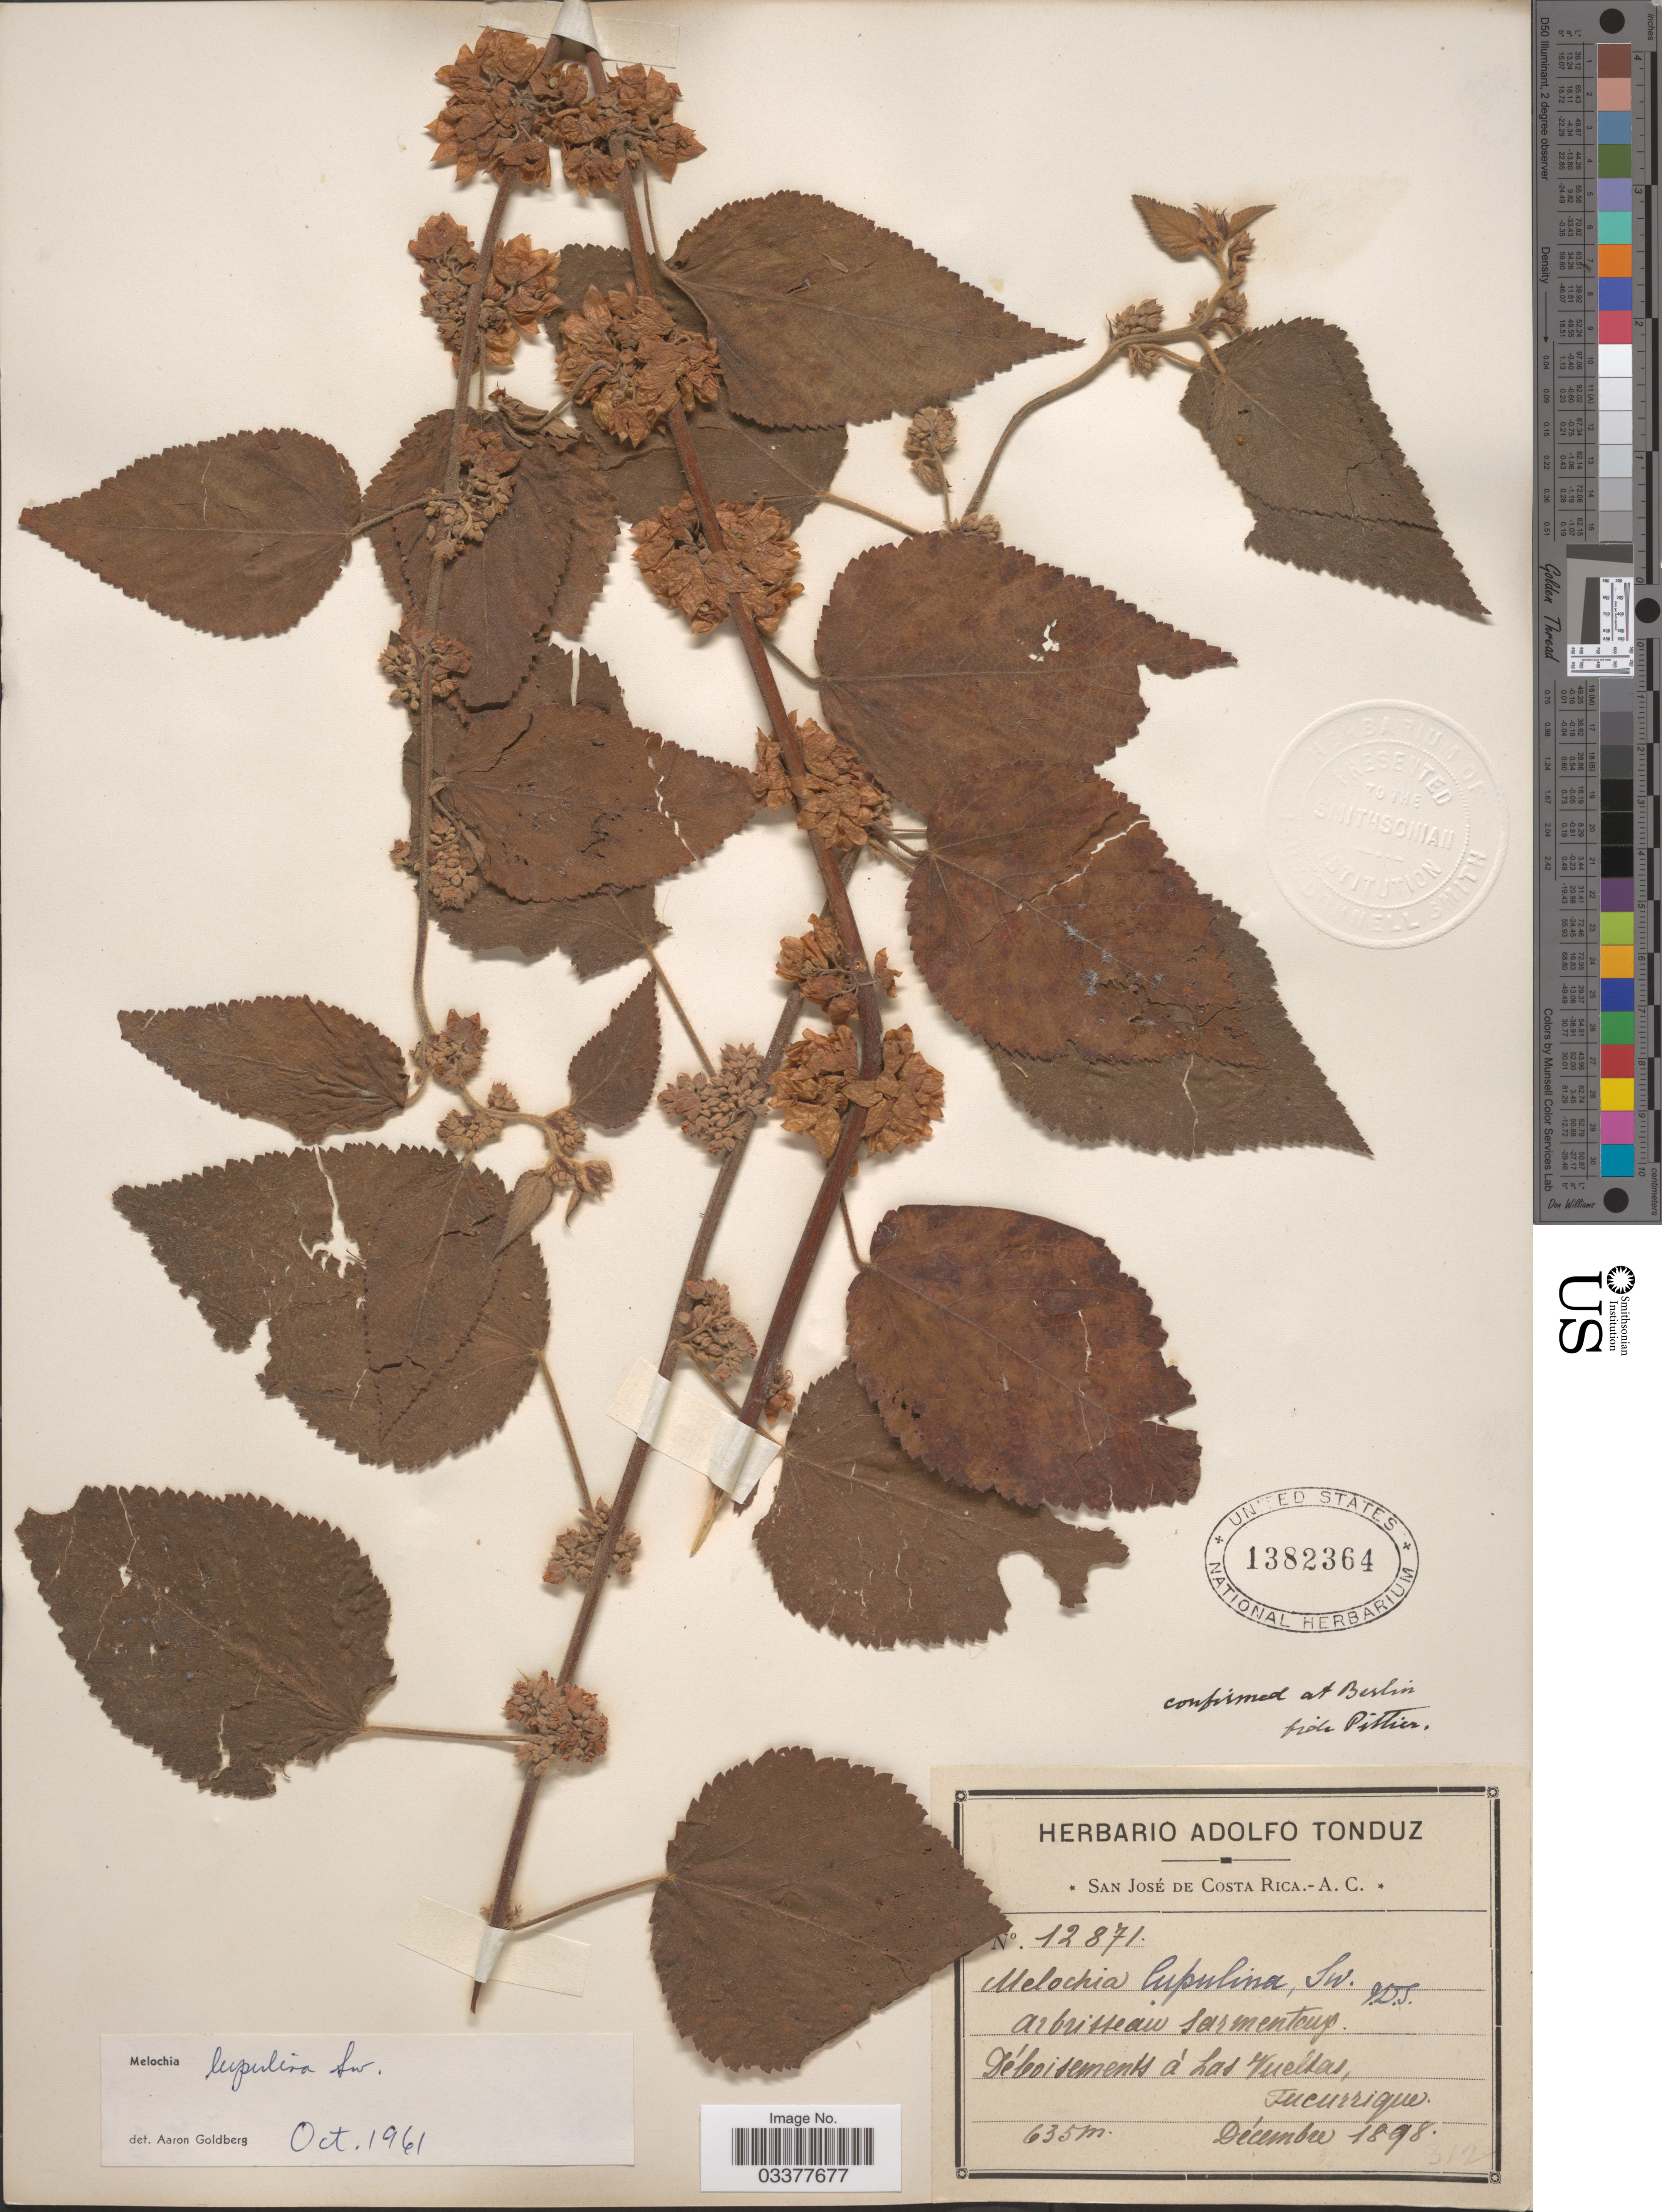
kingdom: Plantae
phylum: Tracheophyta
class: Magnoliopsida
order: Malvales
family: Malvaceae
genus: Melochia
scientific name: Melochia lupulina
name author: Sw.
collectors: ex Herb. Adolfo Tonduz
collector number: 12871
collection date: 1898-12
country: Costa Rica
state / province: San José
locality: Déboisements à Las Vueltas, Tucurrique.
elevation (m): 635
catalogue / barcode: US 1382364